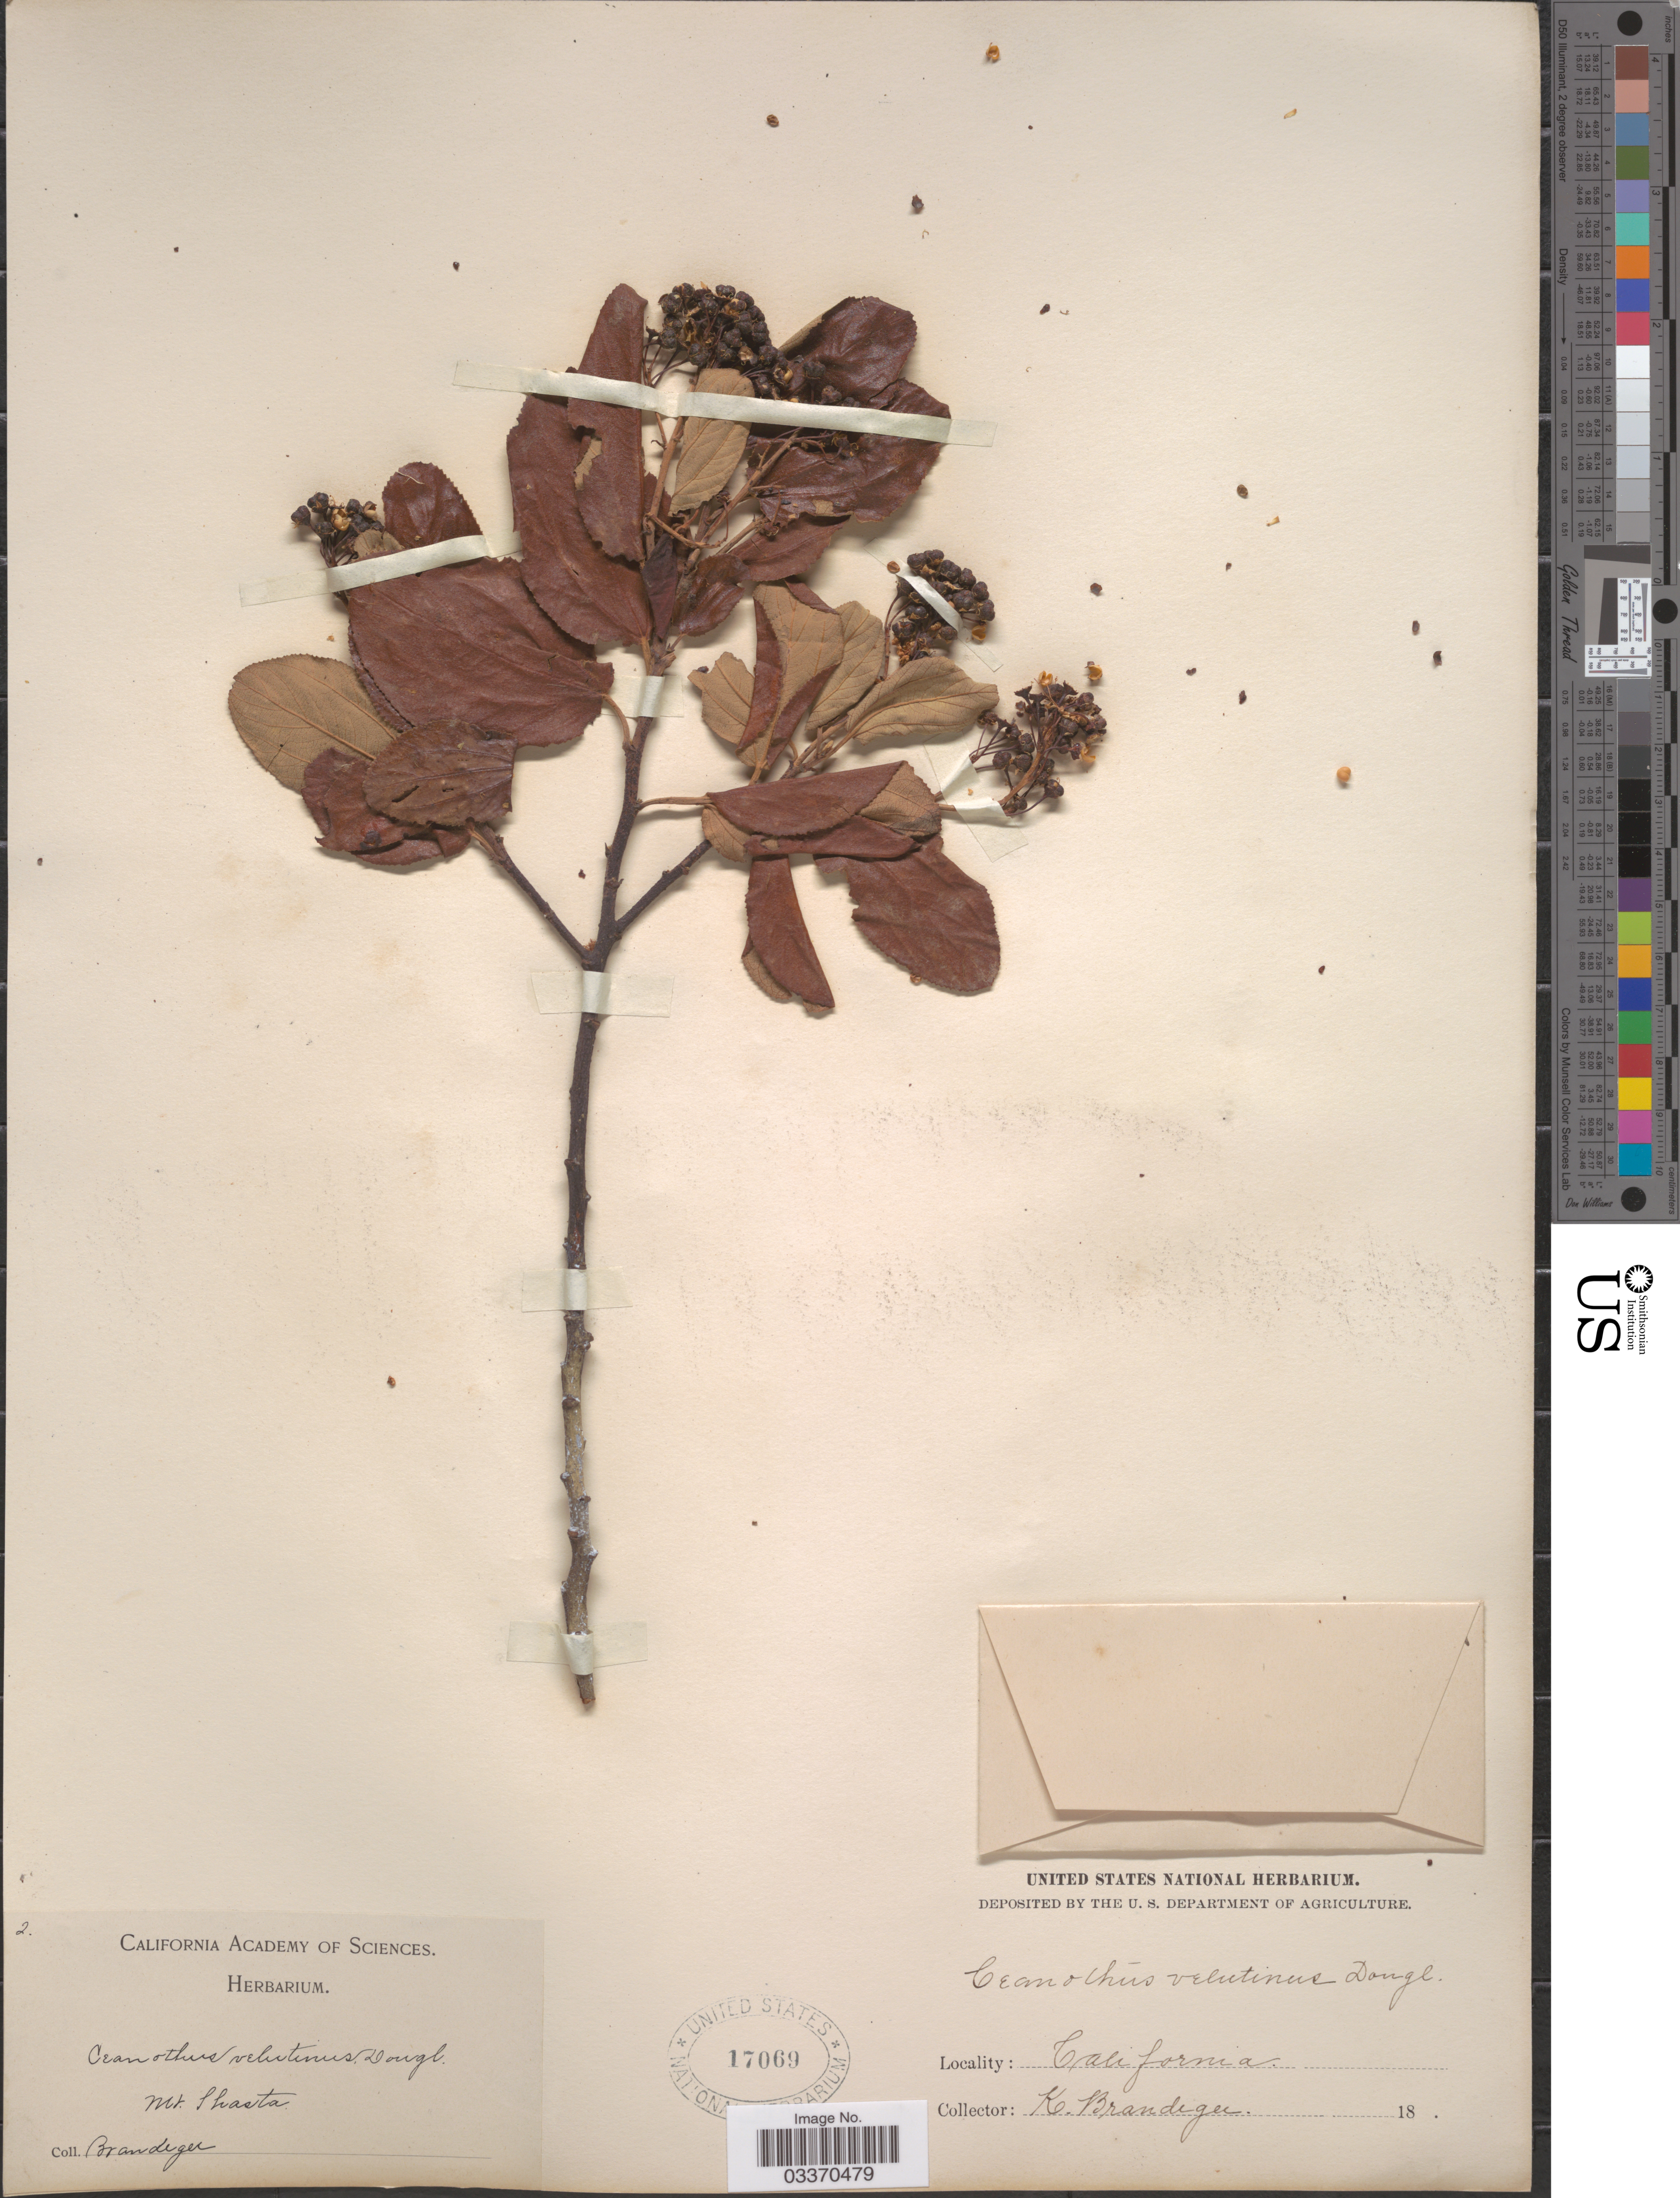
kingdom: Plantae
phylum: Tracheophyta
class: Magnoliopsida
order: Rosales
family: Rhamnaceae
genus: Ceanothus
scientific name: Ceanothus velutinus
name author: Douglas ex Hook.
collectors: K. Brandegee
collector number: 2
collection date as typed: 18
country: United States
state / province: California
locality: Mt. Shasta.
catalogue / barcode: US 17069